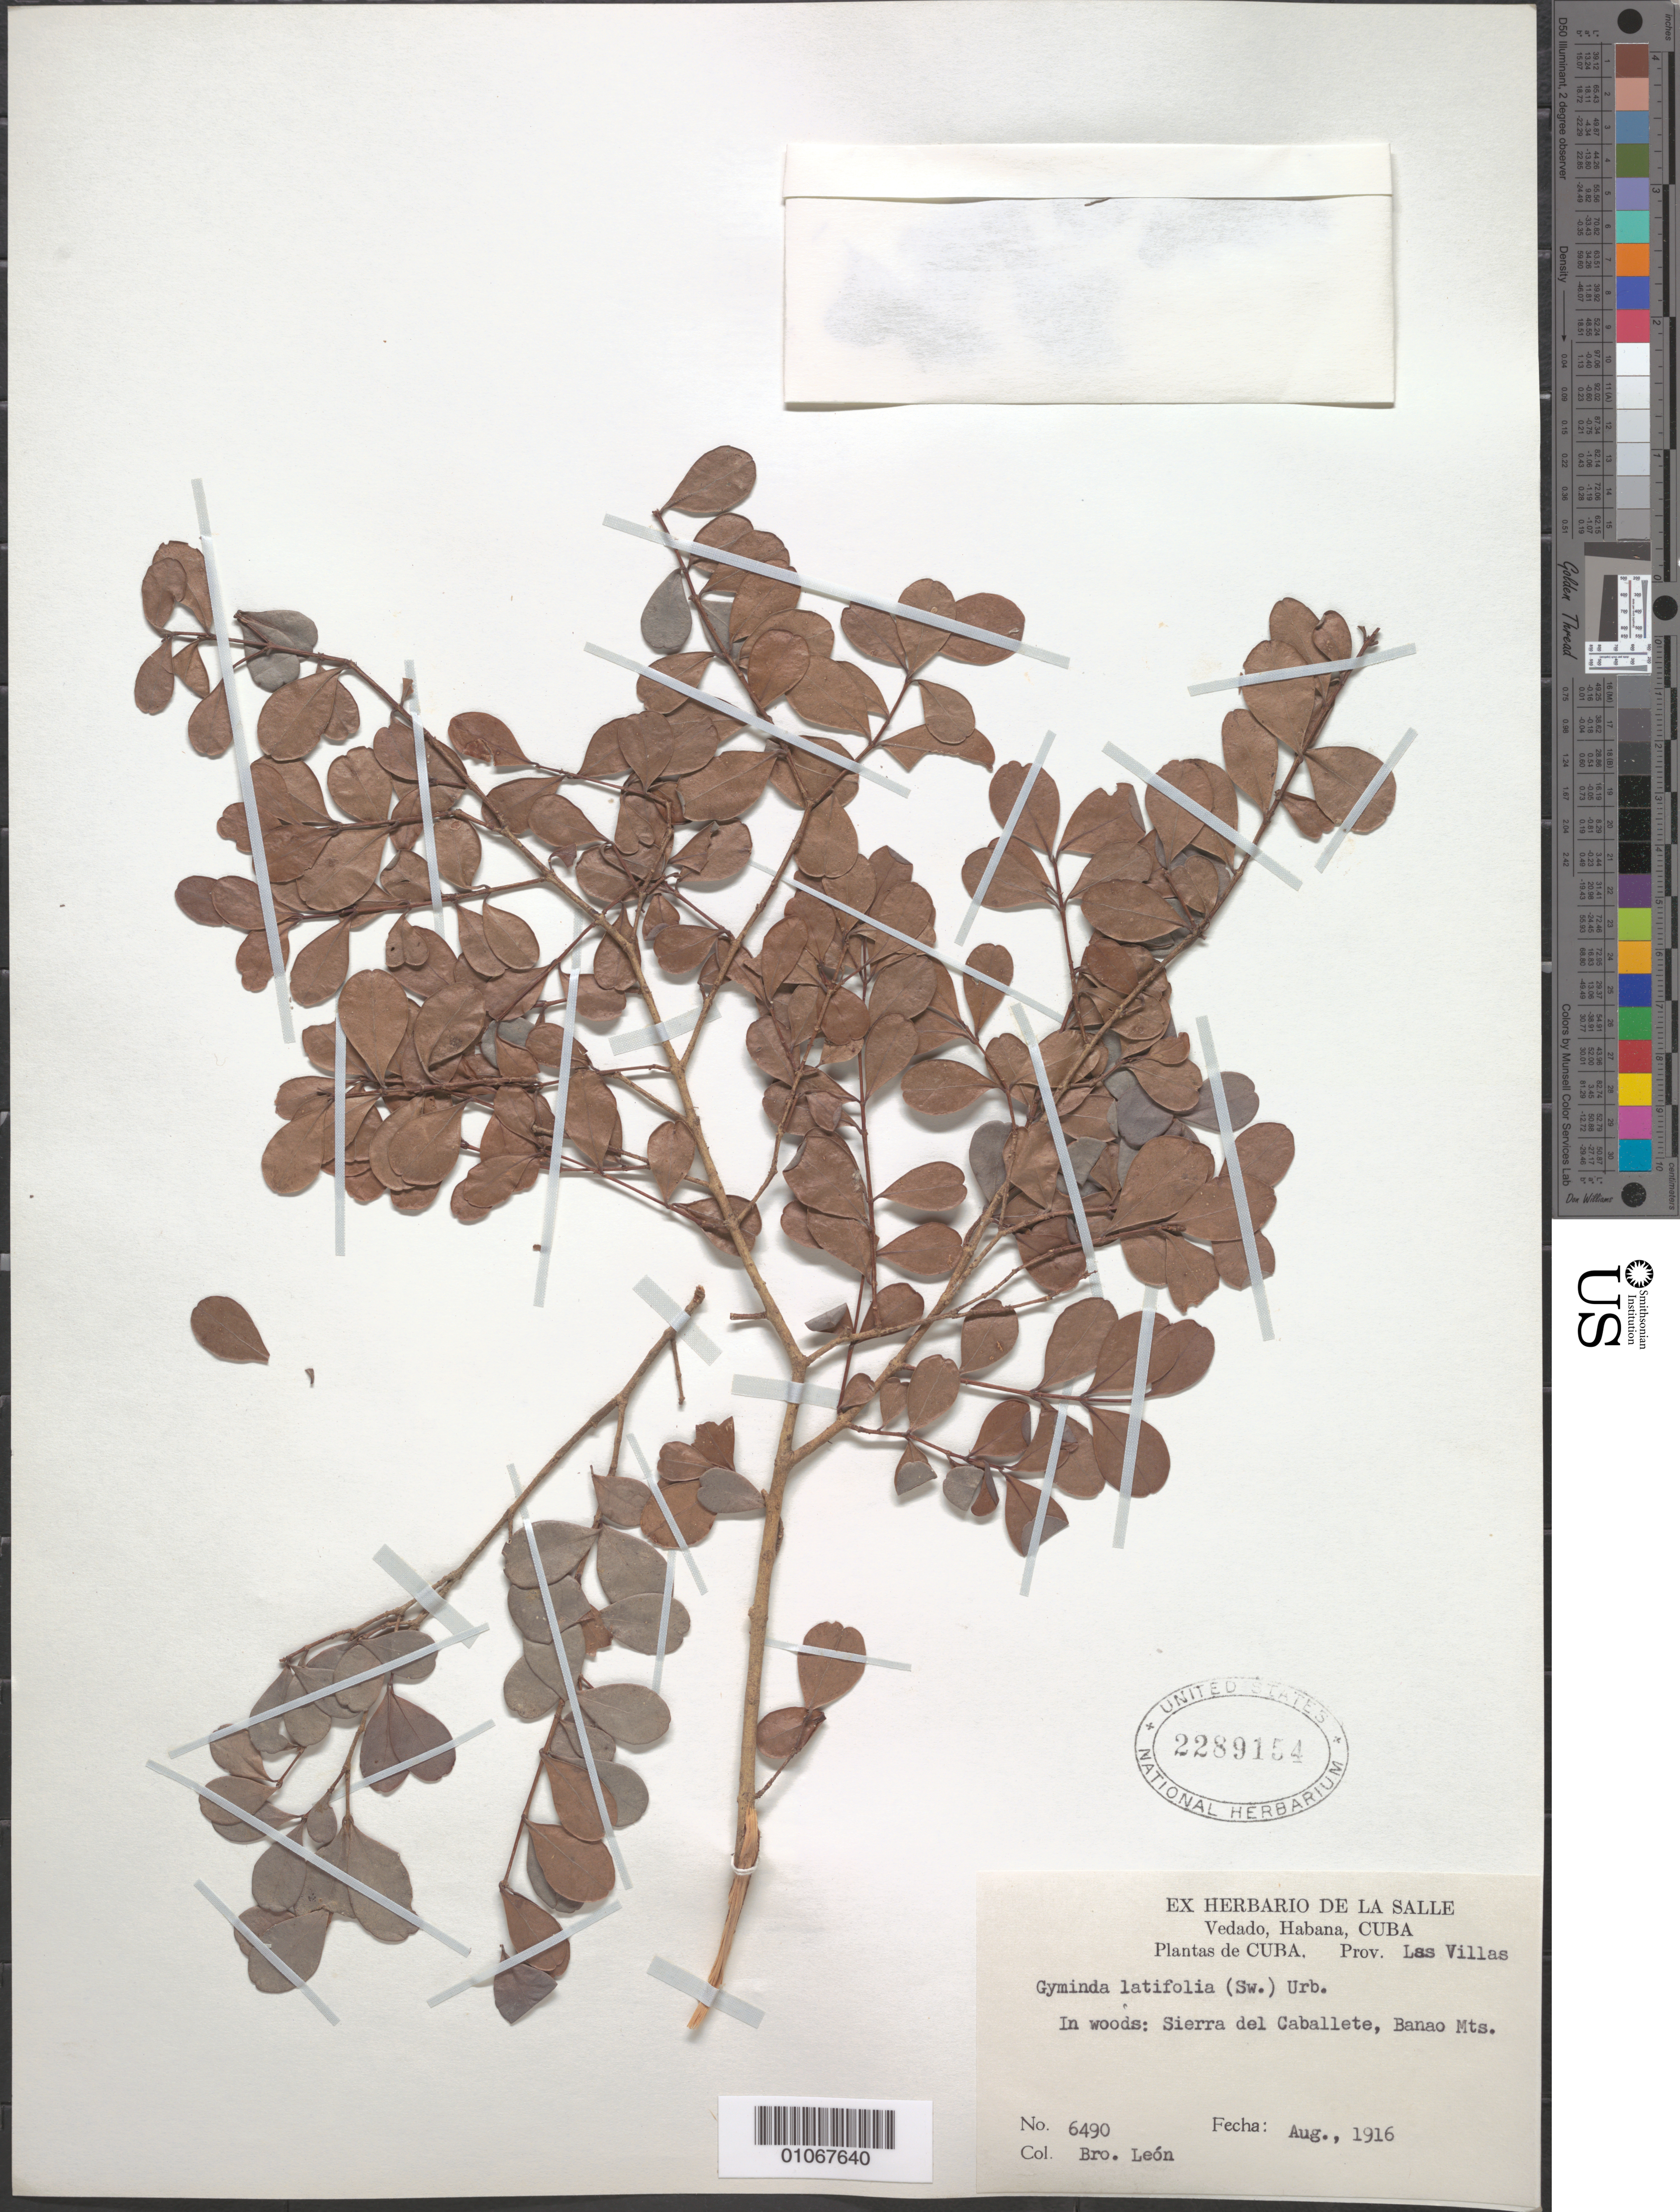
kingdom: Plantae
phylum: Tracheophyta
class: Magnoliopsida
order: Celastrales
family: Celastraceae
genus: Gyminda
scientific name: Gyminda latifolia subsp. latifolia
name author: (Sw.) Urb.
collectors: Bro. León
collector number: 6490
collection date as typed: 01 Aug 1916 to 31 Aug 1916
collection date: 1916-08-01/1916-08-31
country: Cuba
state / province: Las Villas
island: Cuba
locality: In woods: Sierra del Caballete, Banano Mts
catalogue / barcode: US 2289154